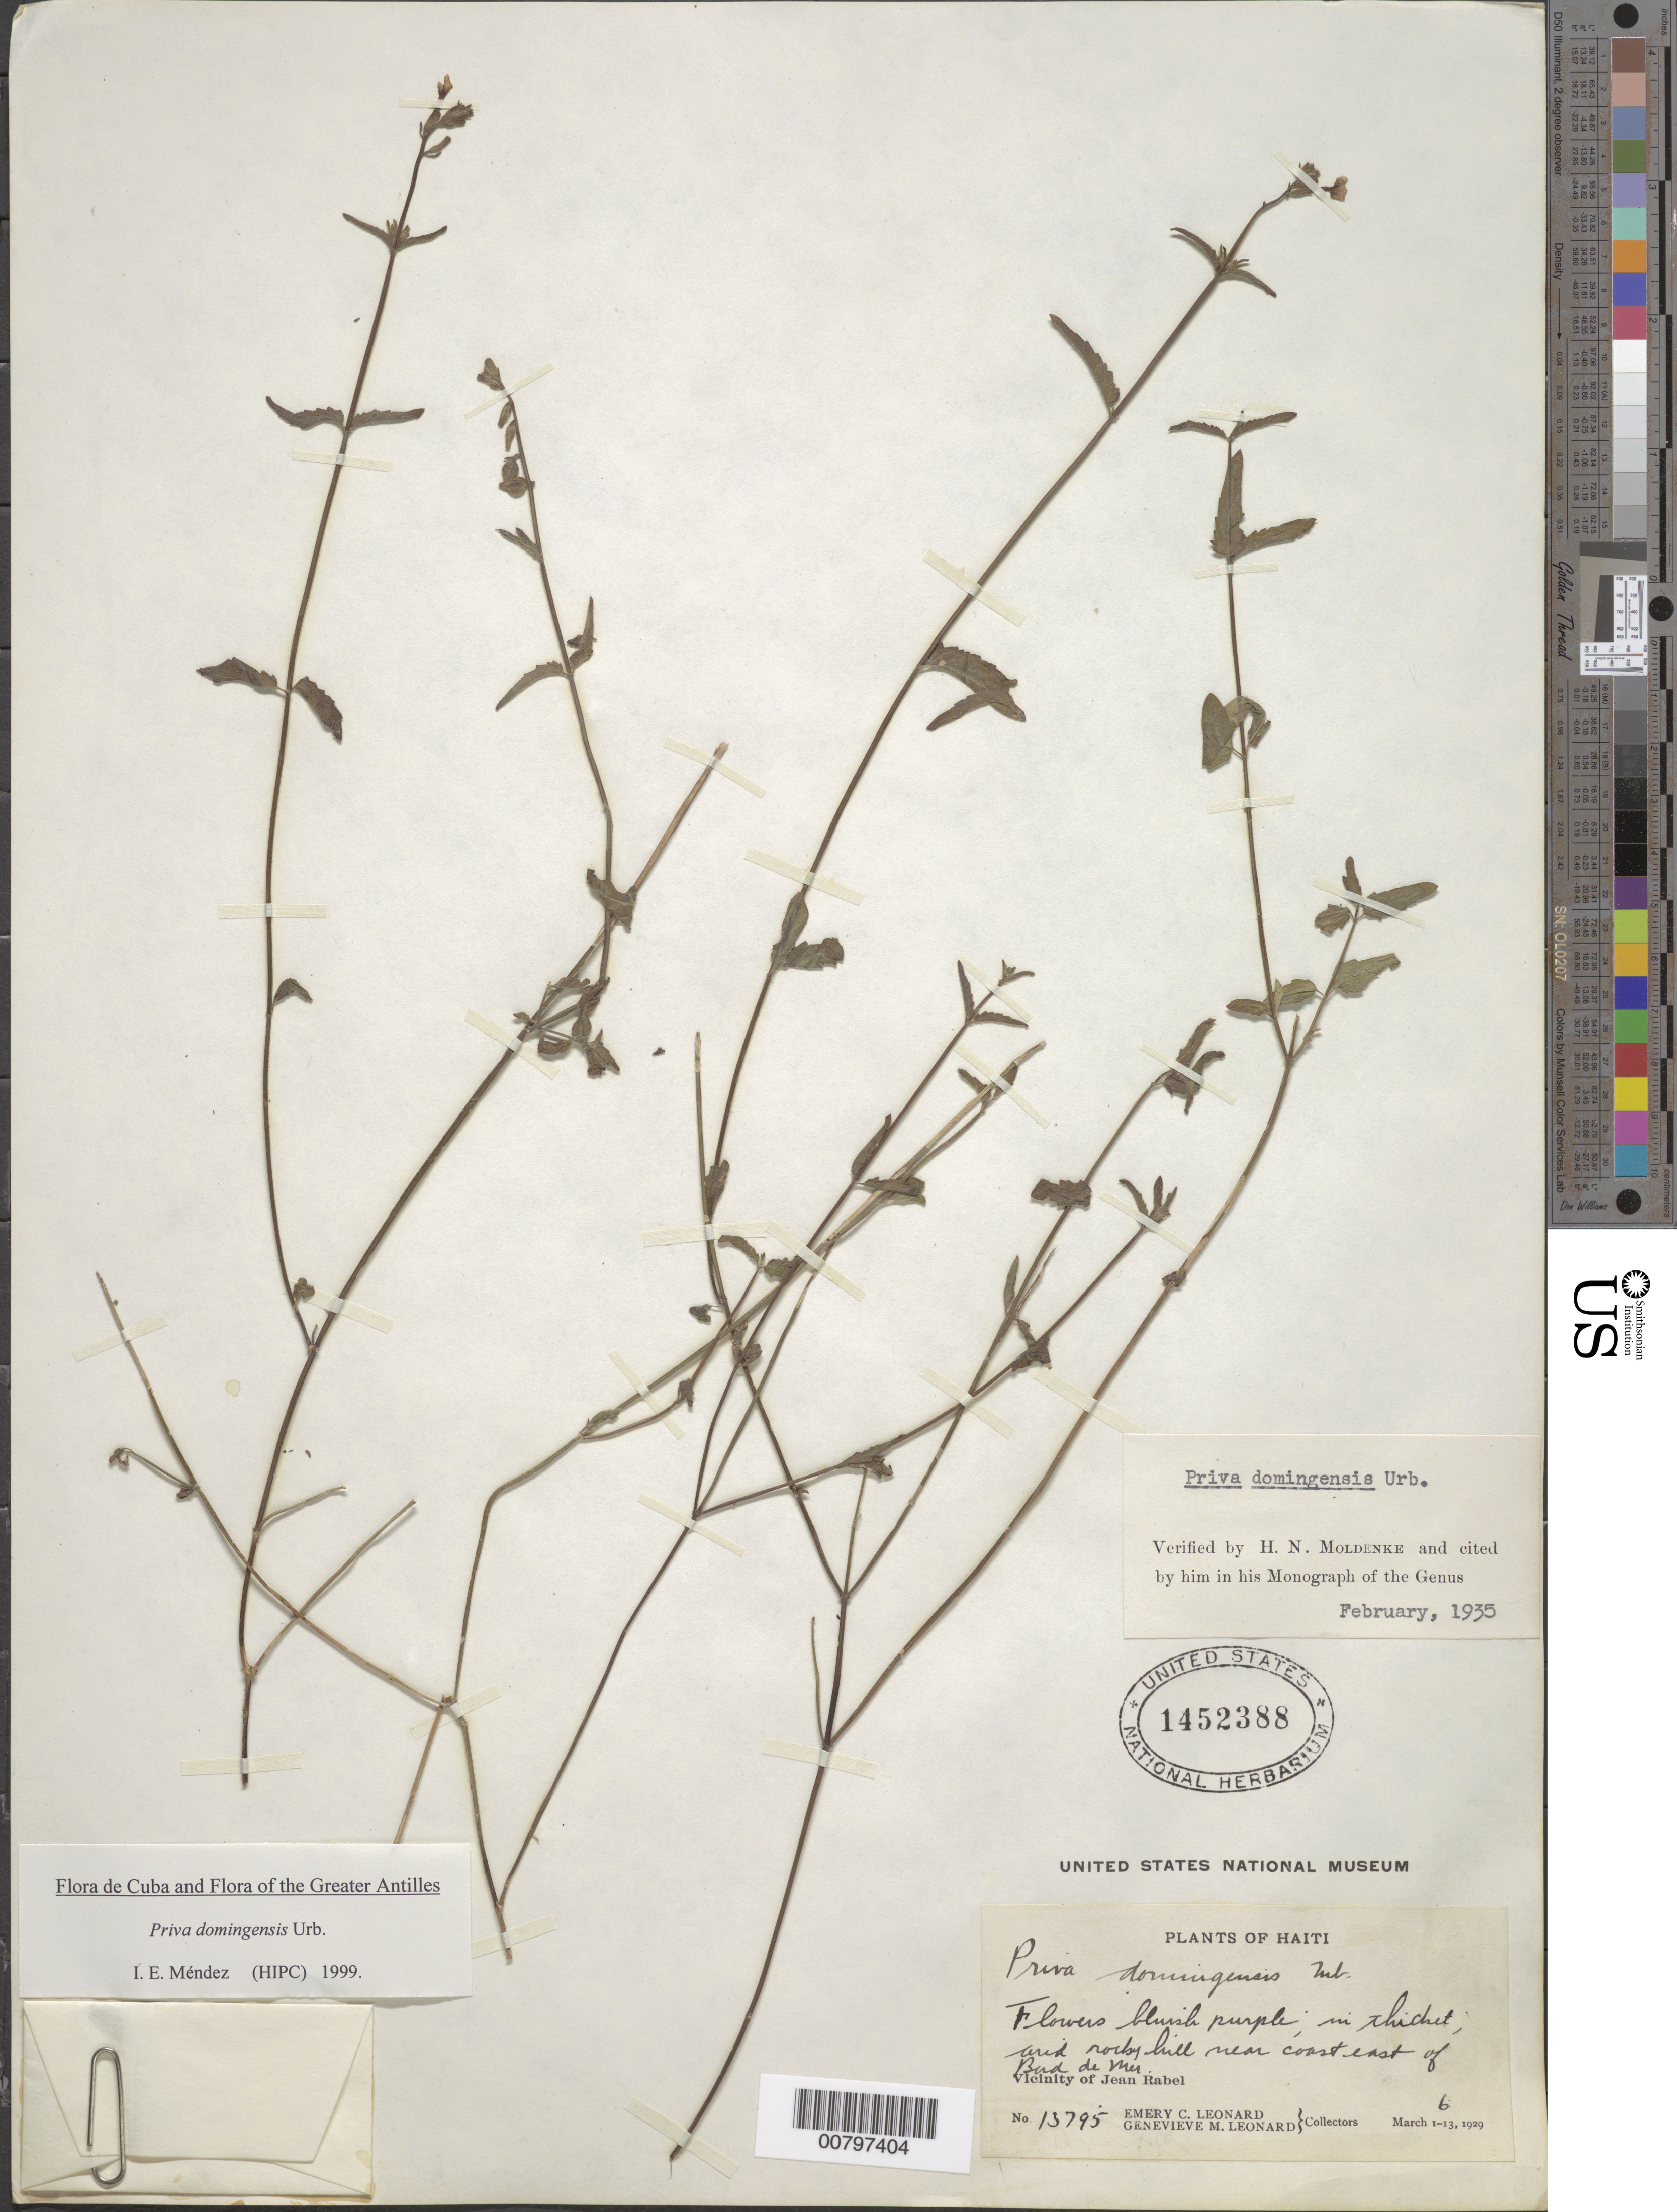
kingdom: Plantae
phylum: Tracheophyta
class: Magnoliopsida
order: Lamiales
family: Verbenaceae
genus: Priva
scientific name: Priva domingensis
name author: Urb.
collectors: E. C. Leonard & G. M. Leonard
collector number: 13795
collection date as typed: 06 Mar 1926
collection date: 1926-03-06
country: Haiti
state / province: Nord-Ouest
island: Hispaniola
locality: Vicinity of Jean-Rabel, near coast E of Bord de Mer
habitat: In thickets on arid rocky hill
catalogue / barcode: US 1452388